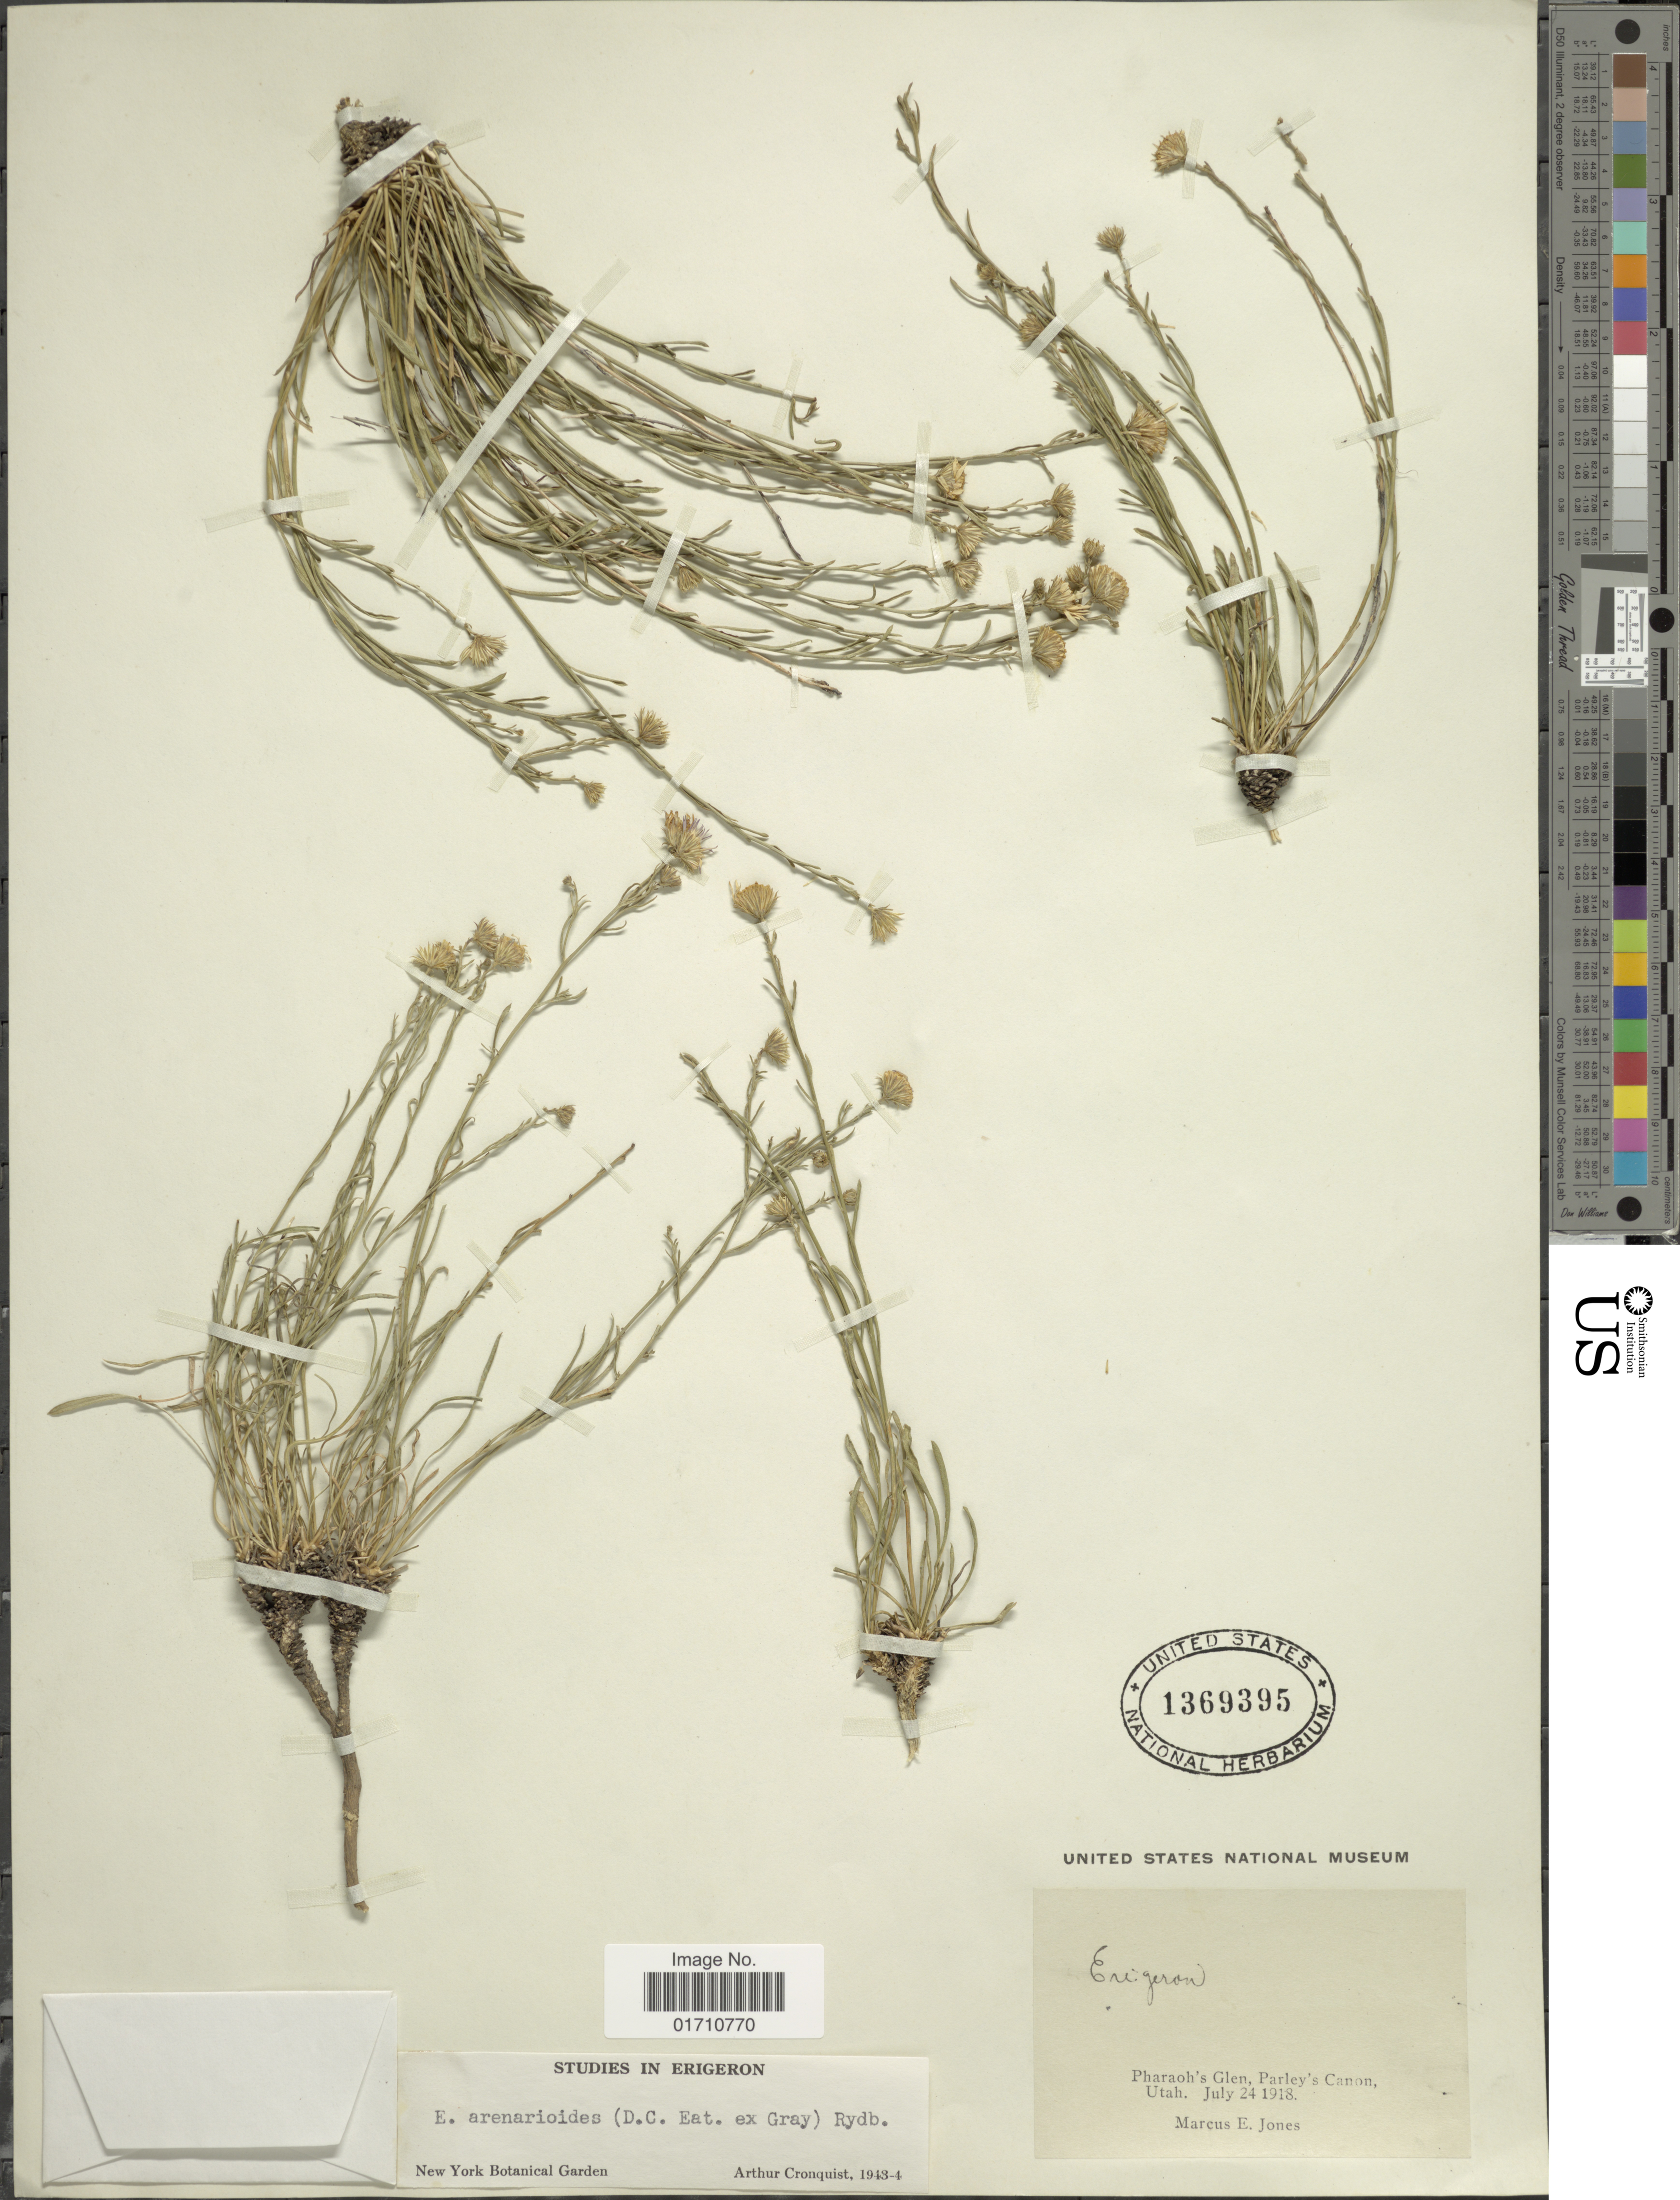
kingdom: Plantae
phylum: Tracheophyta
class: Magnoliopsida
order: Asterales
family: Asteraceae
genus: Erigeron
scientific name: Erigeron arenarioides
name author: (D.C. Eaton) Rydb.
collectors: M. E. Jones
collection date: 1918-07-24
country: United States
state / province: Utah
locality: Pharaoh's Glen, Parley's Canon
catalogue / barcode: US 1369395